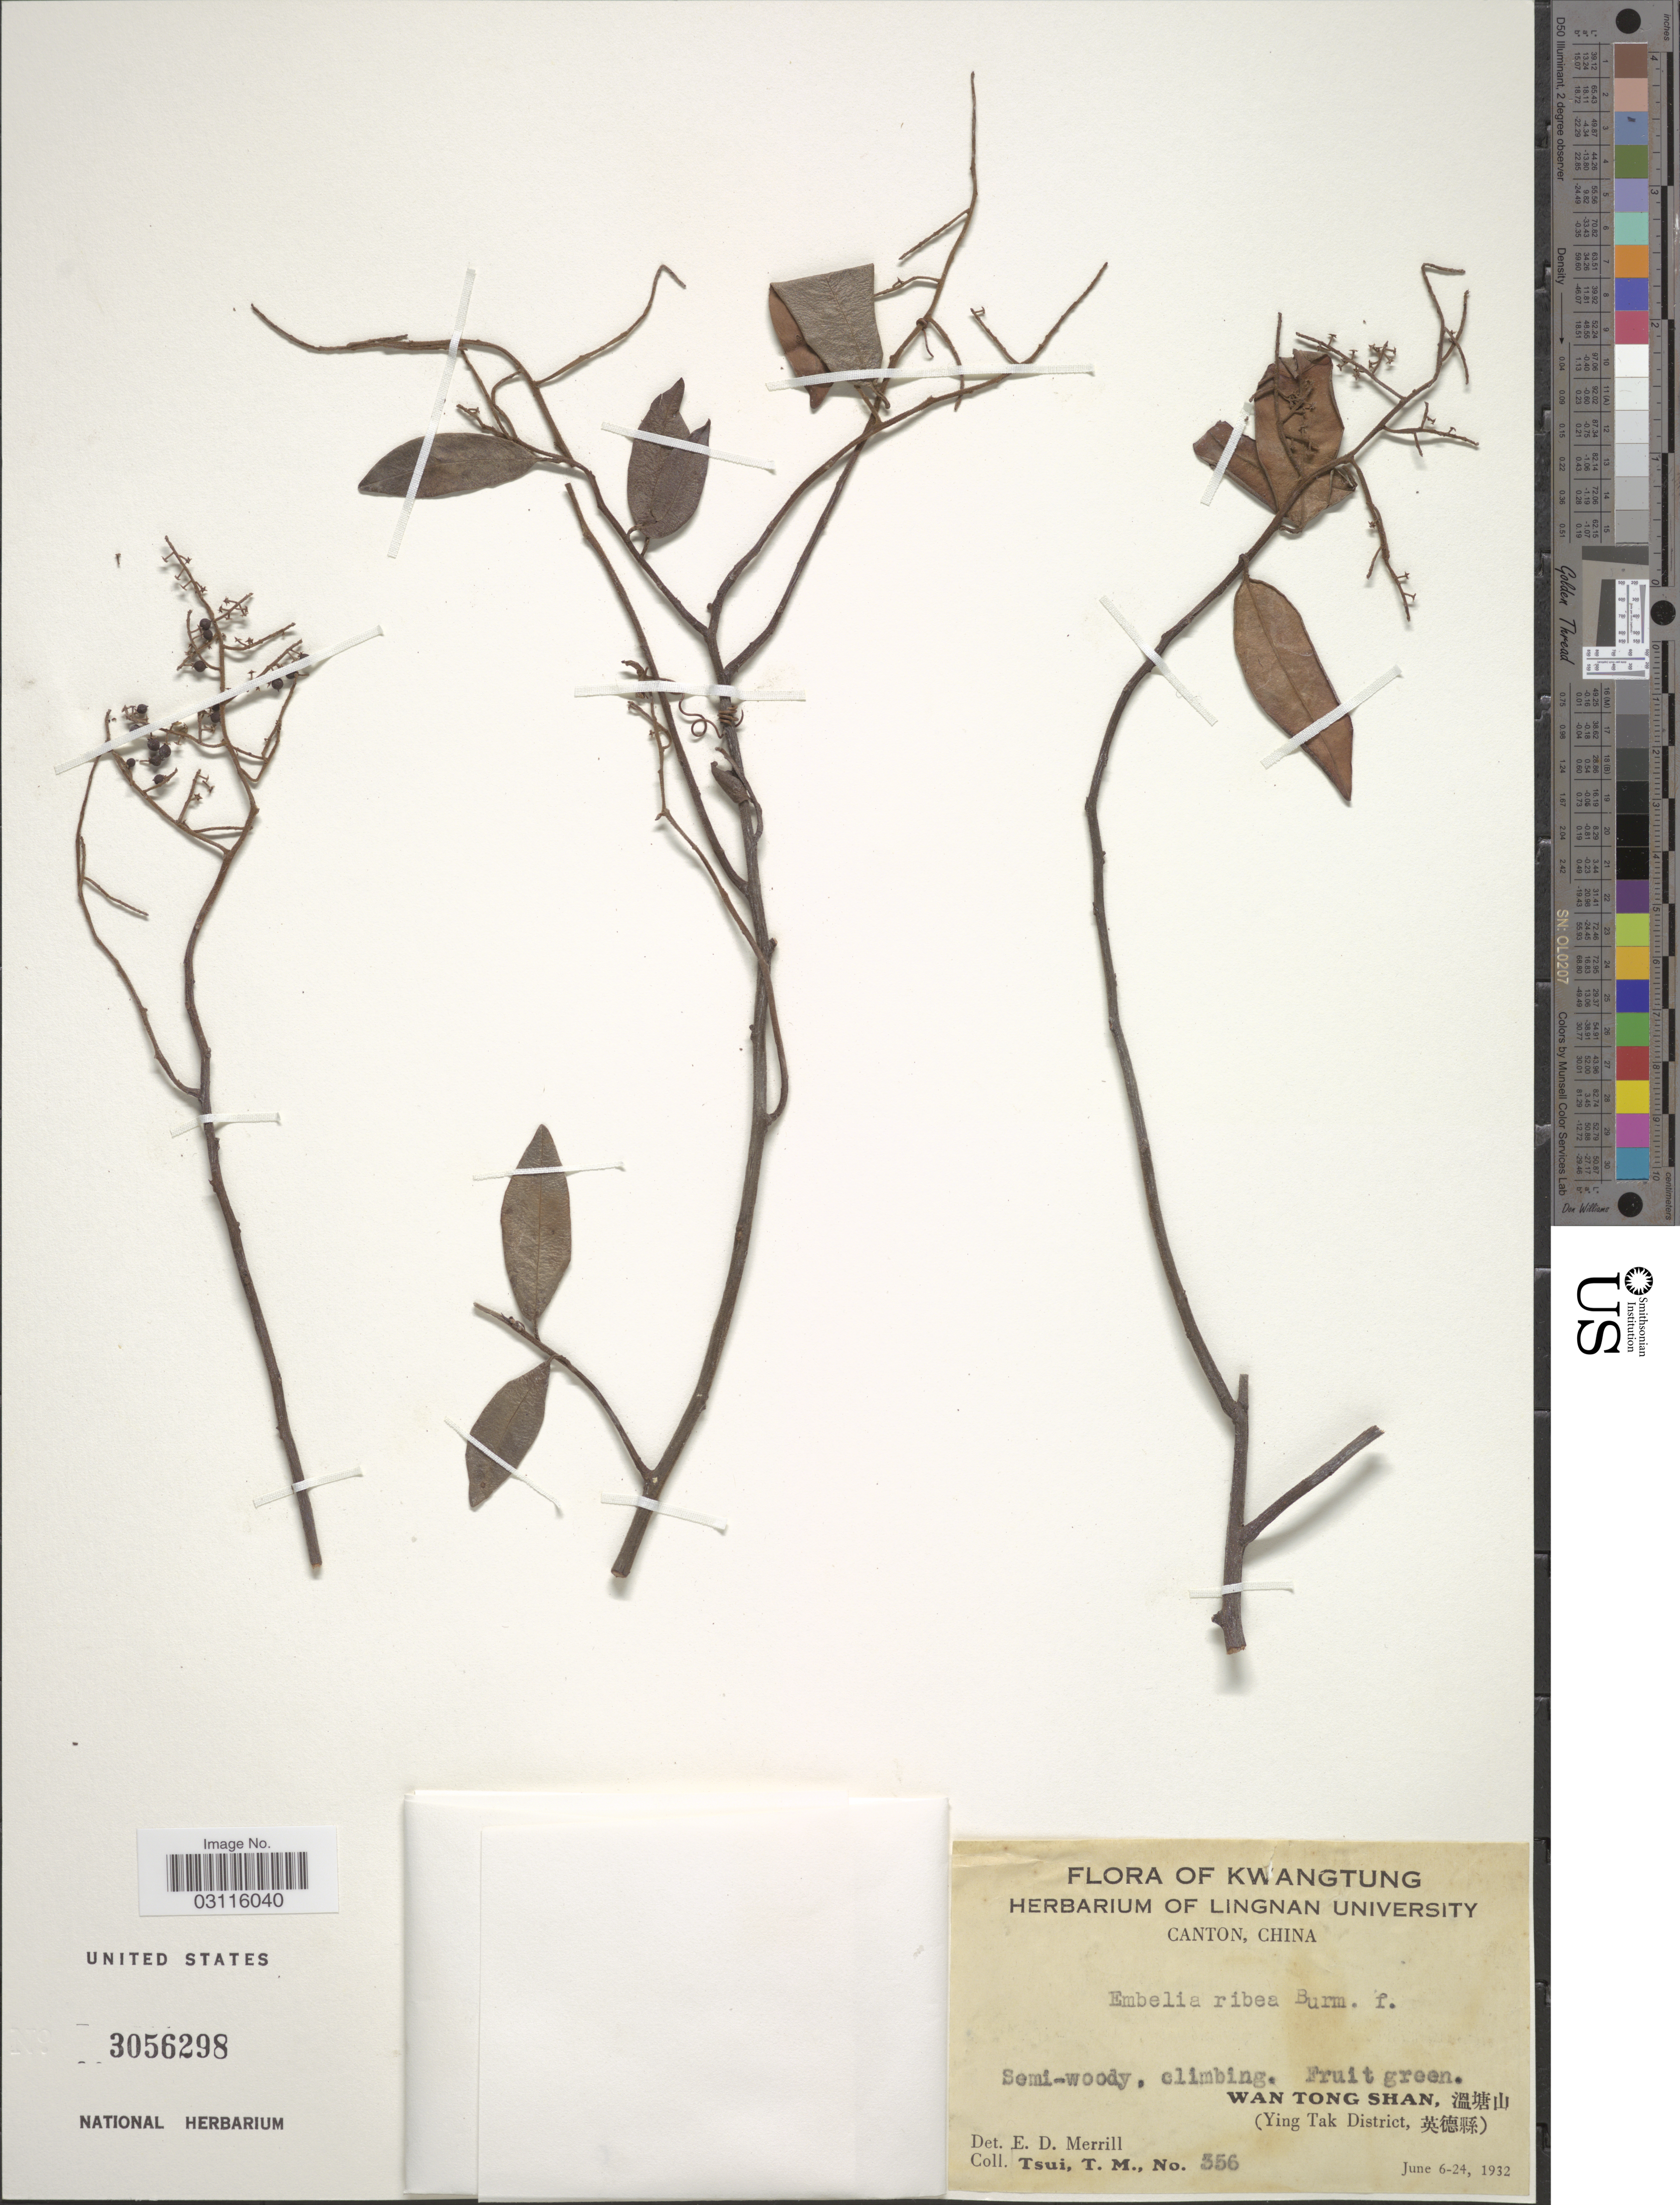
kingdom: Plantae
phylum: Tracheophyta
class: Magnoliopsida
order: Ericales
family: Primulaceae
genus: Embelia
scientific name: Embelia ribes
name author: Burm. f.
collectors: T. Tsui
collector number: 356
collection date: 1932-06-06/1932-06-24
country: China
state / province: Guangdong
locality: Kwangtung, Wan Tong Shan, X, (Ying Tak District, X).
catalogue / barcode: US 3056298